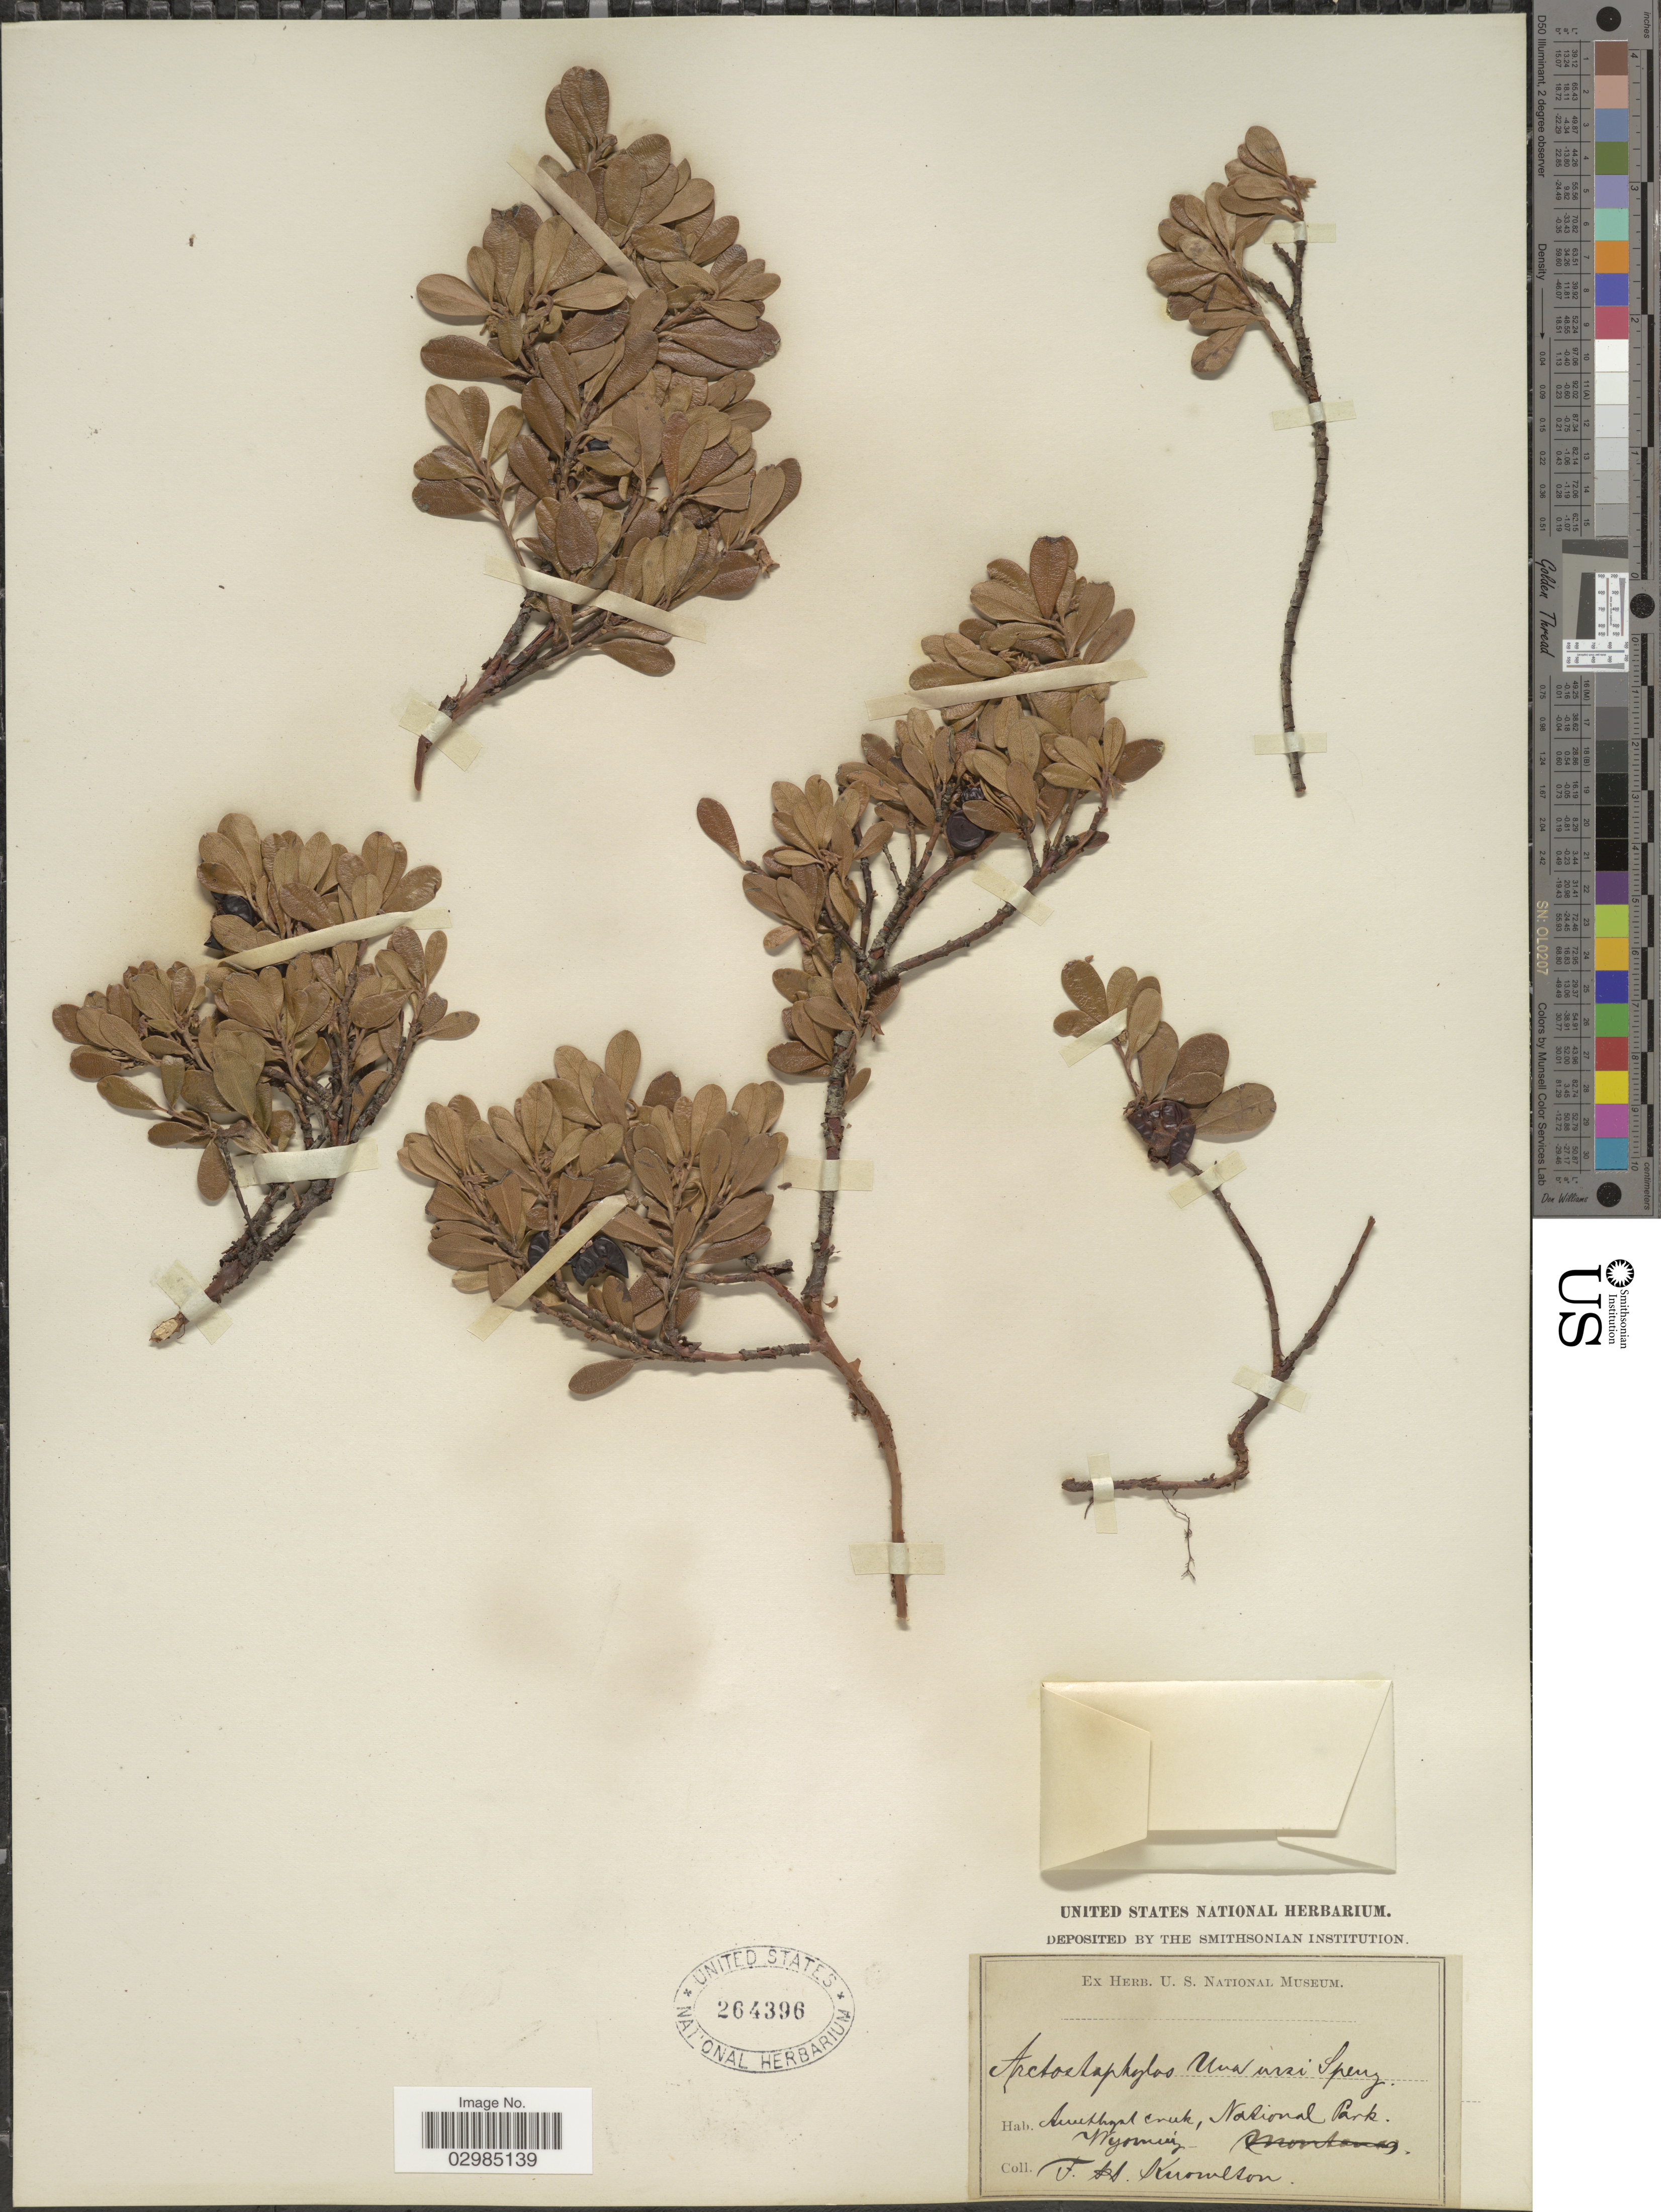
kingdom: Plantae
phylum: Tracheophyta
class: Magnoliopsida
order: Ericales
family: Ericaceae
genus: Arctostaphylos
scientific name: Arctostaphylos uva-ursi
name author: (L.) Spreng.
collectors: F. H. Knowlton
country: United States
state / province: Wyoming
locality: Amethyst Creek, National Park.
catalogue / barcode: US 264396